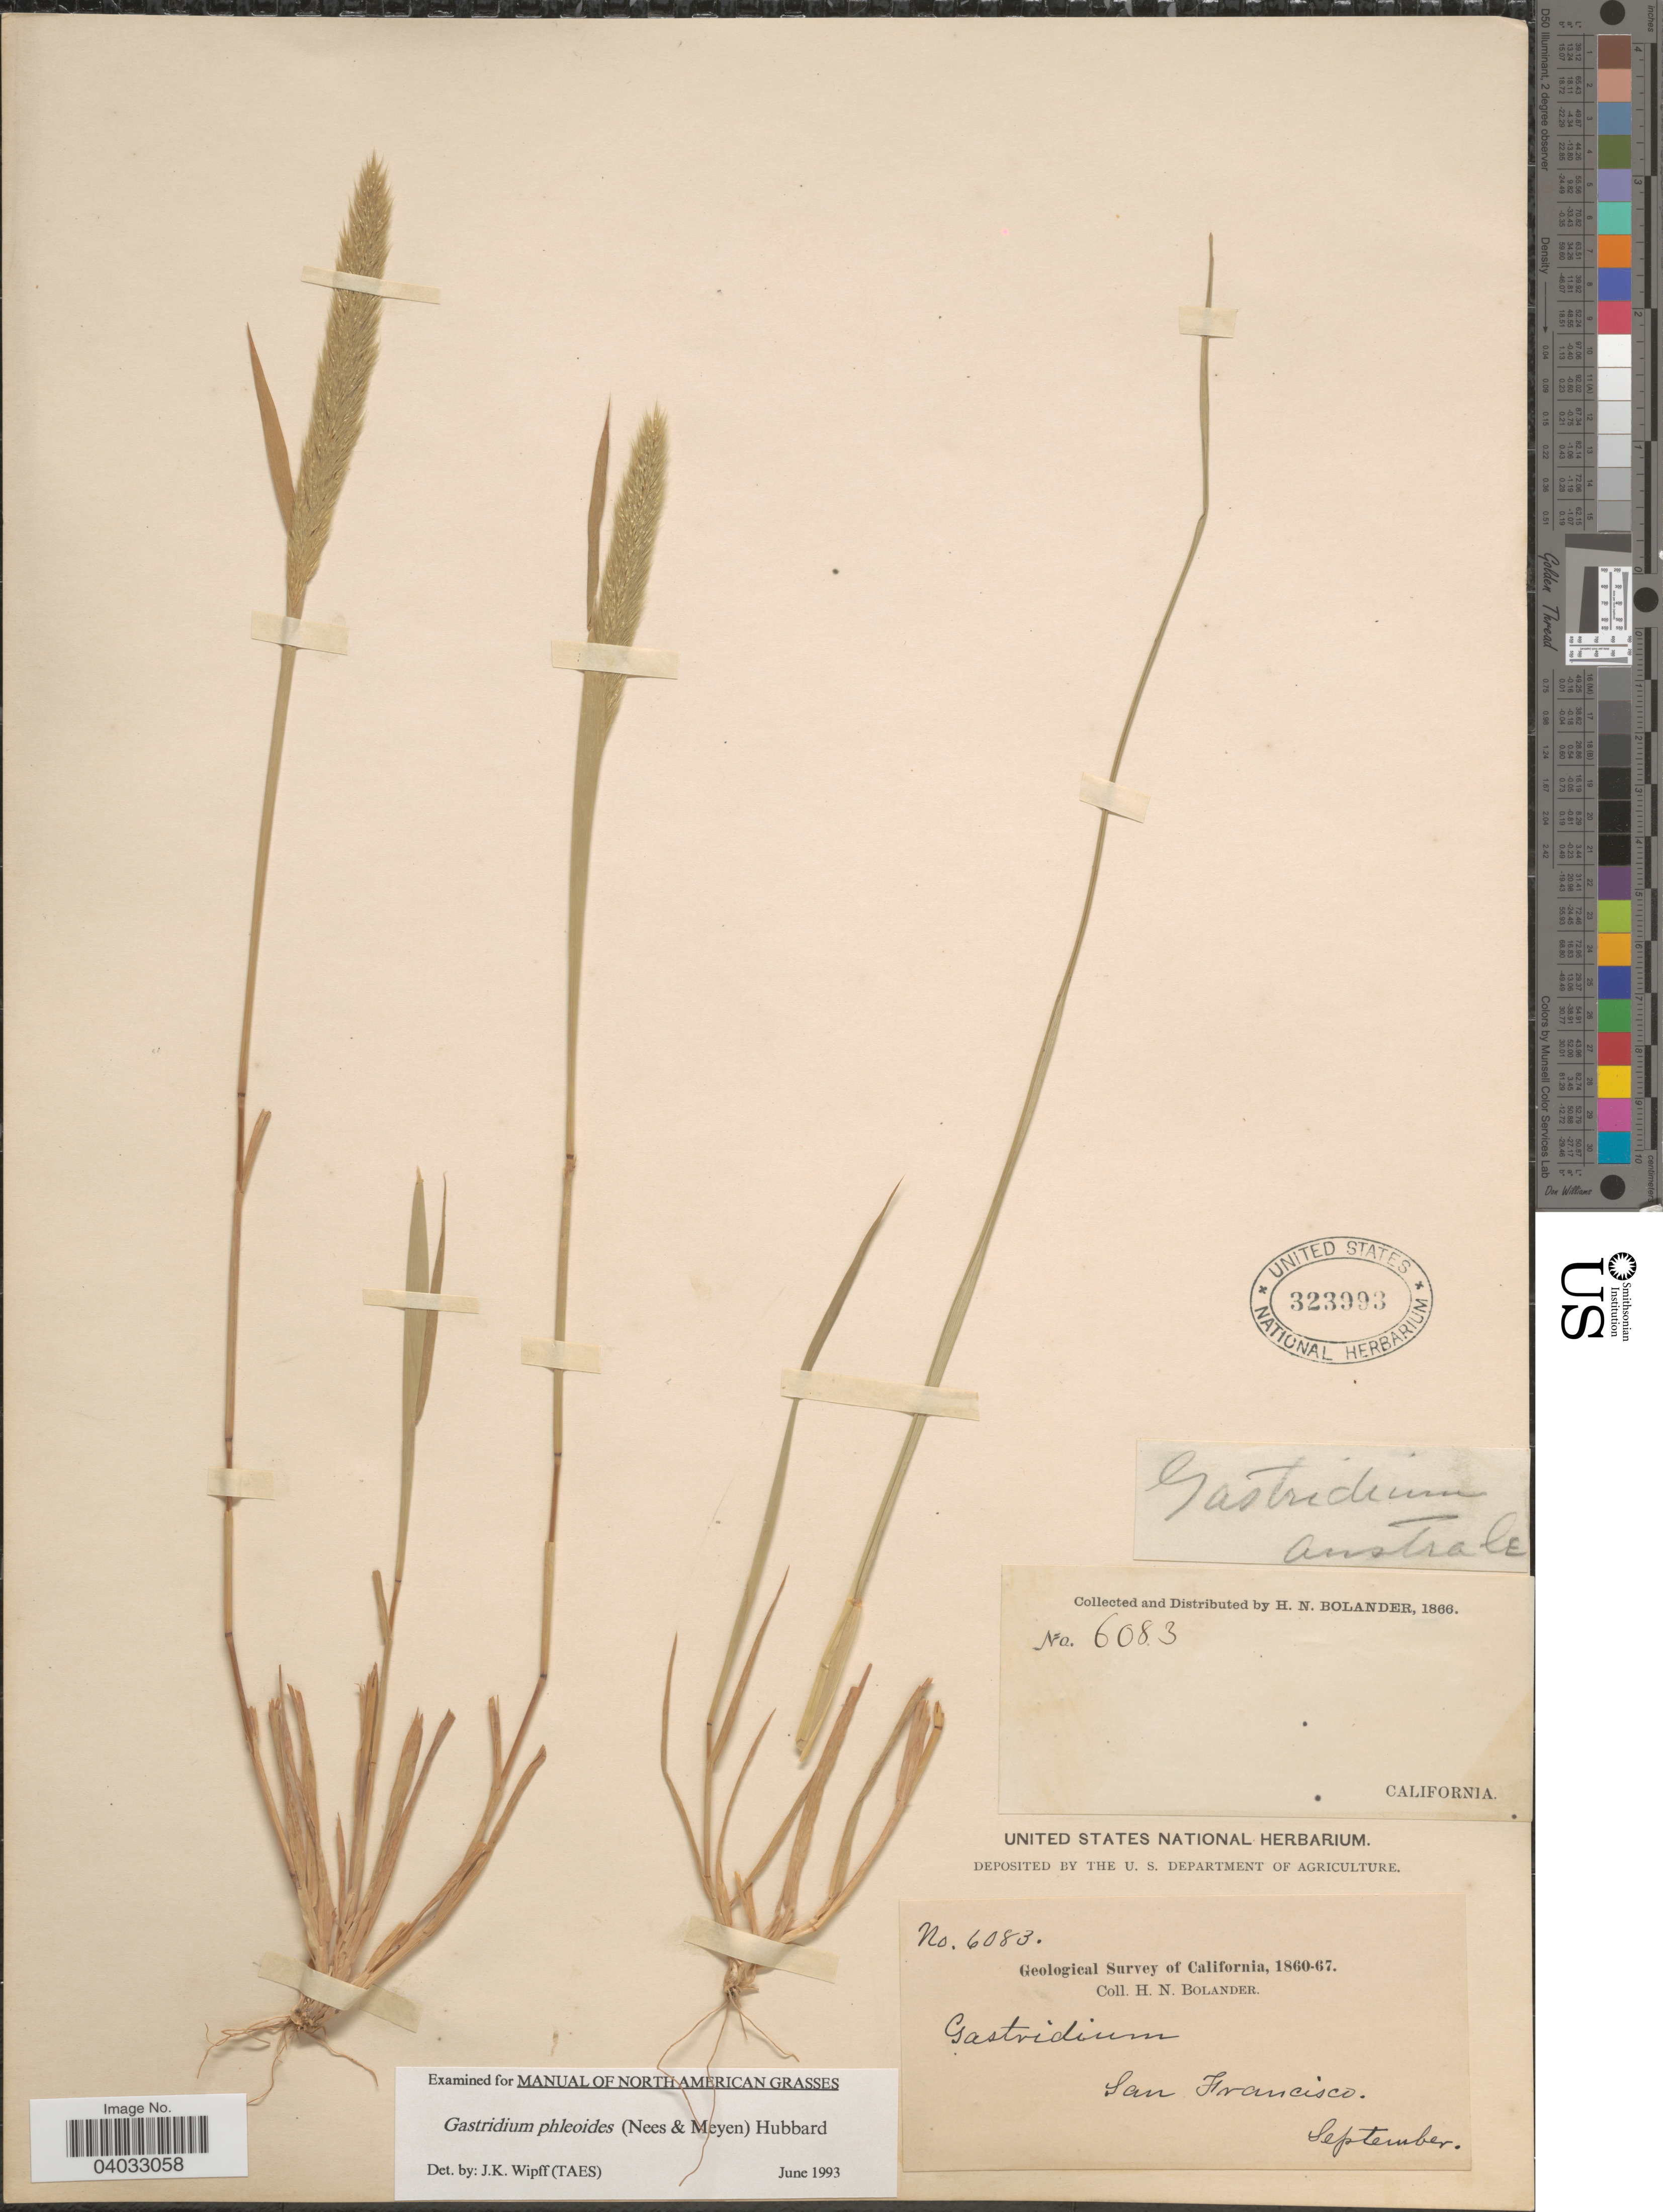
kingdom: Plantae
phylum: Tracheophyta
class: Liliopsida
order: Poales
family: Poaceae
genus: Gastridium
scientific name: Gastridium phleoides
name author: (Nees) C.E. Hubb.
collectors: H. Bolander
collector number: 6083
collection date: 1860-09/1867-09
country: United States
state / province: California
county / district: San Francisco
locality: San Francisco.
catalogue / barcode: US 323993